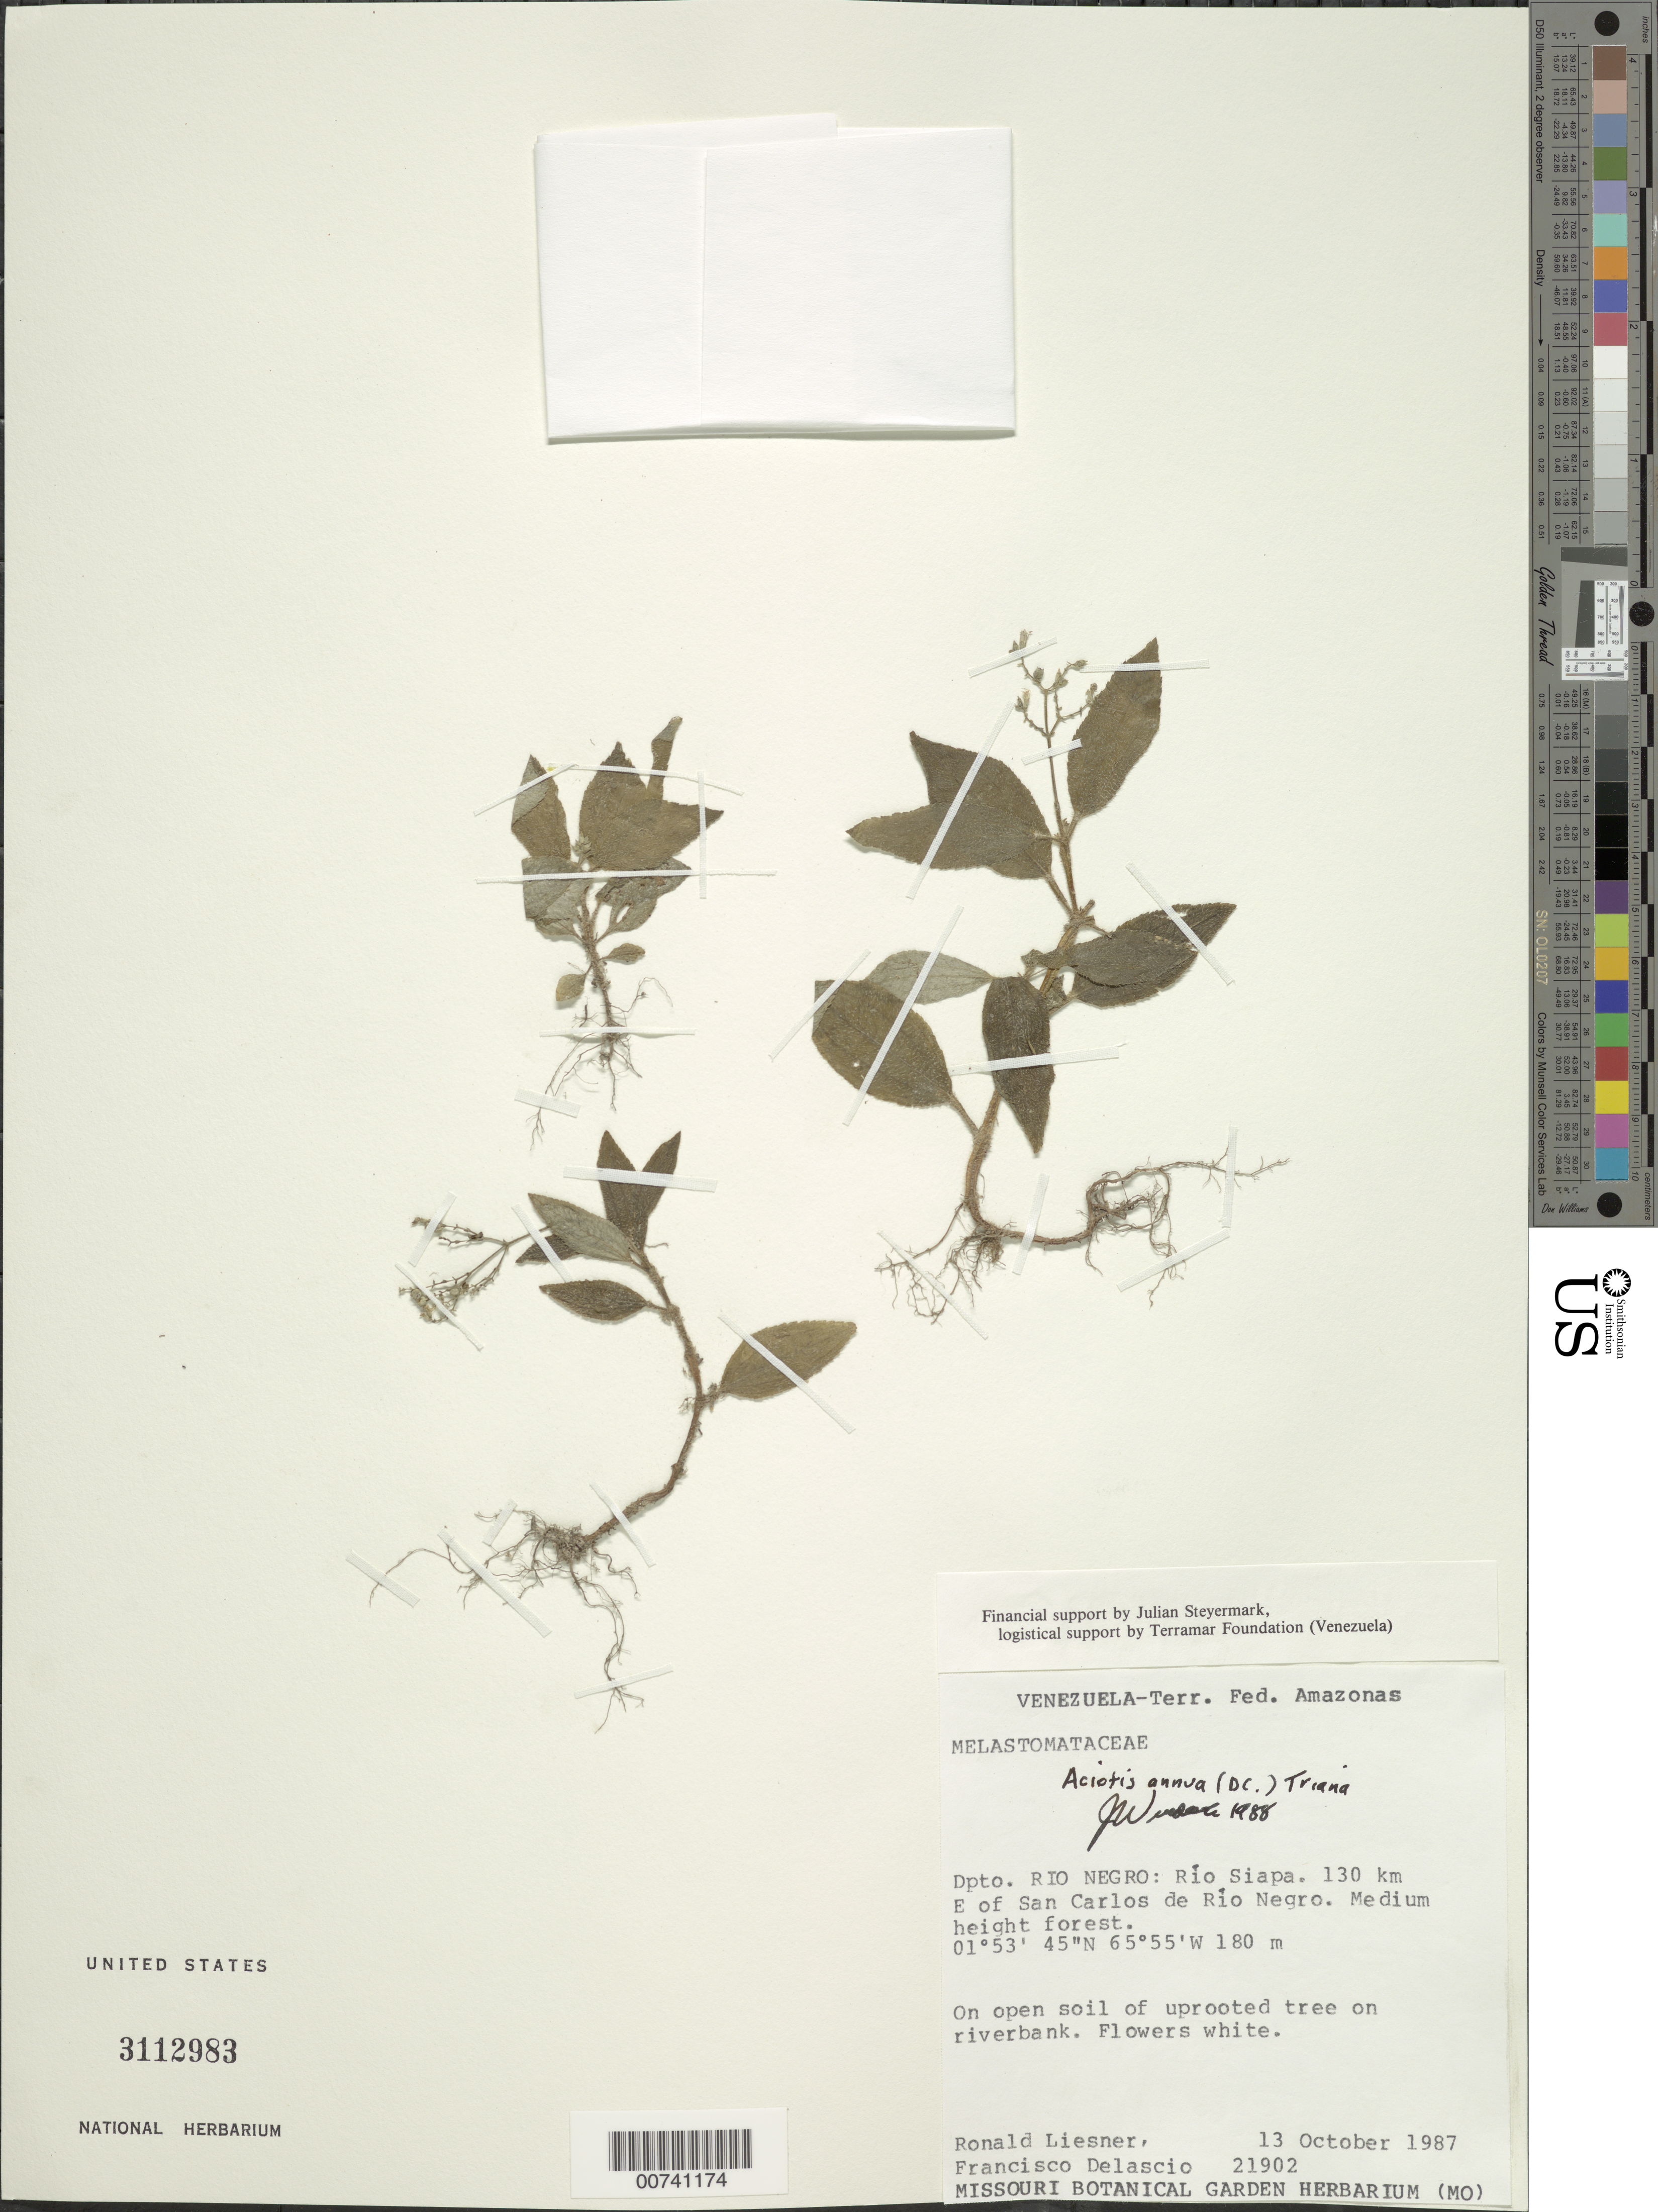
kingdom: Plantae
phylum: Tracheophyta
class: Magnoliopsida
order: Myrtales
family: Melastomataceae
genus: Aciotis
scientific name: Aciotis annua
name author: (Mart. ex DC.) Triana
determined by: Wurdack, John J., (US), US (UNITED STATES)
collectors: R. L. Liesner & F. Delascio C.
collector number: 21902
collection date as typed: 13-Oct-87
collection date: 1987-10-13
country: Venezuela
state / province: Amazonas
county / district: Río Negro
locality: Río Siapa, 130 km E of San Carlos de Río Negro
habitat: Open soil of uprooted tree on riverbank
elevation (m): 180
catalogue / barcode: US 3112983